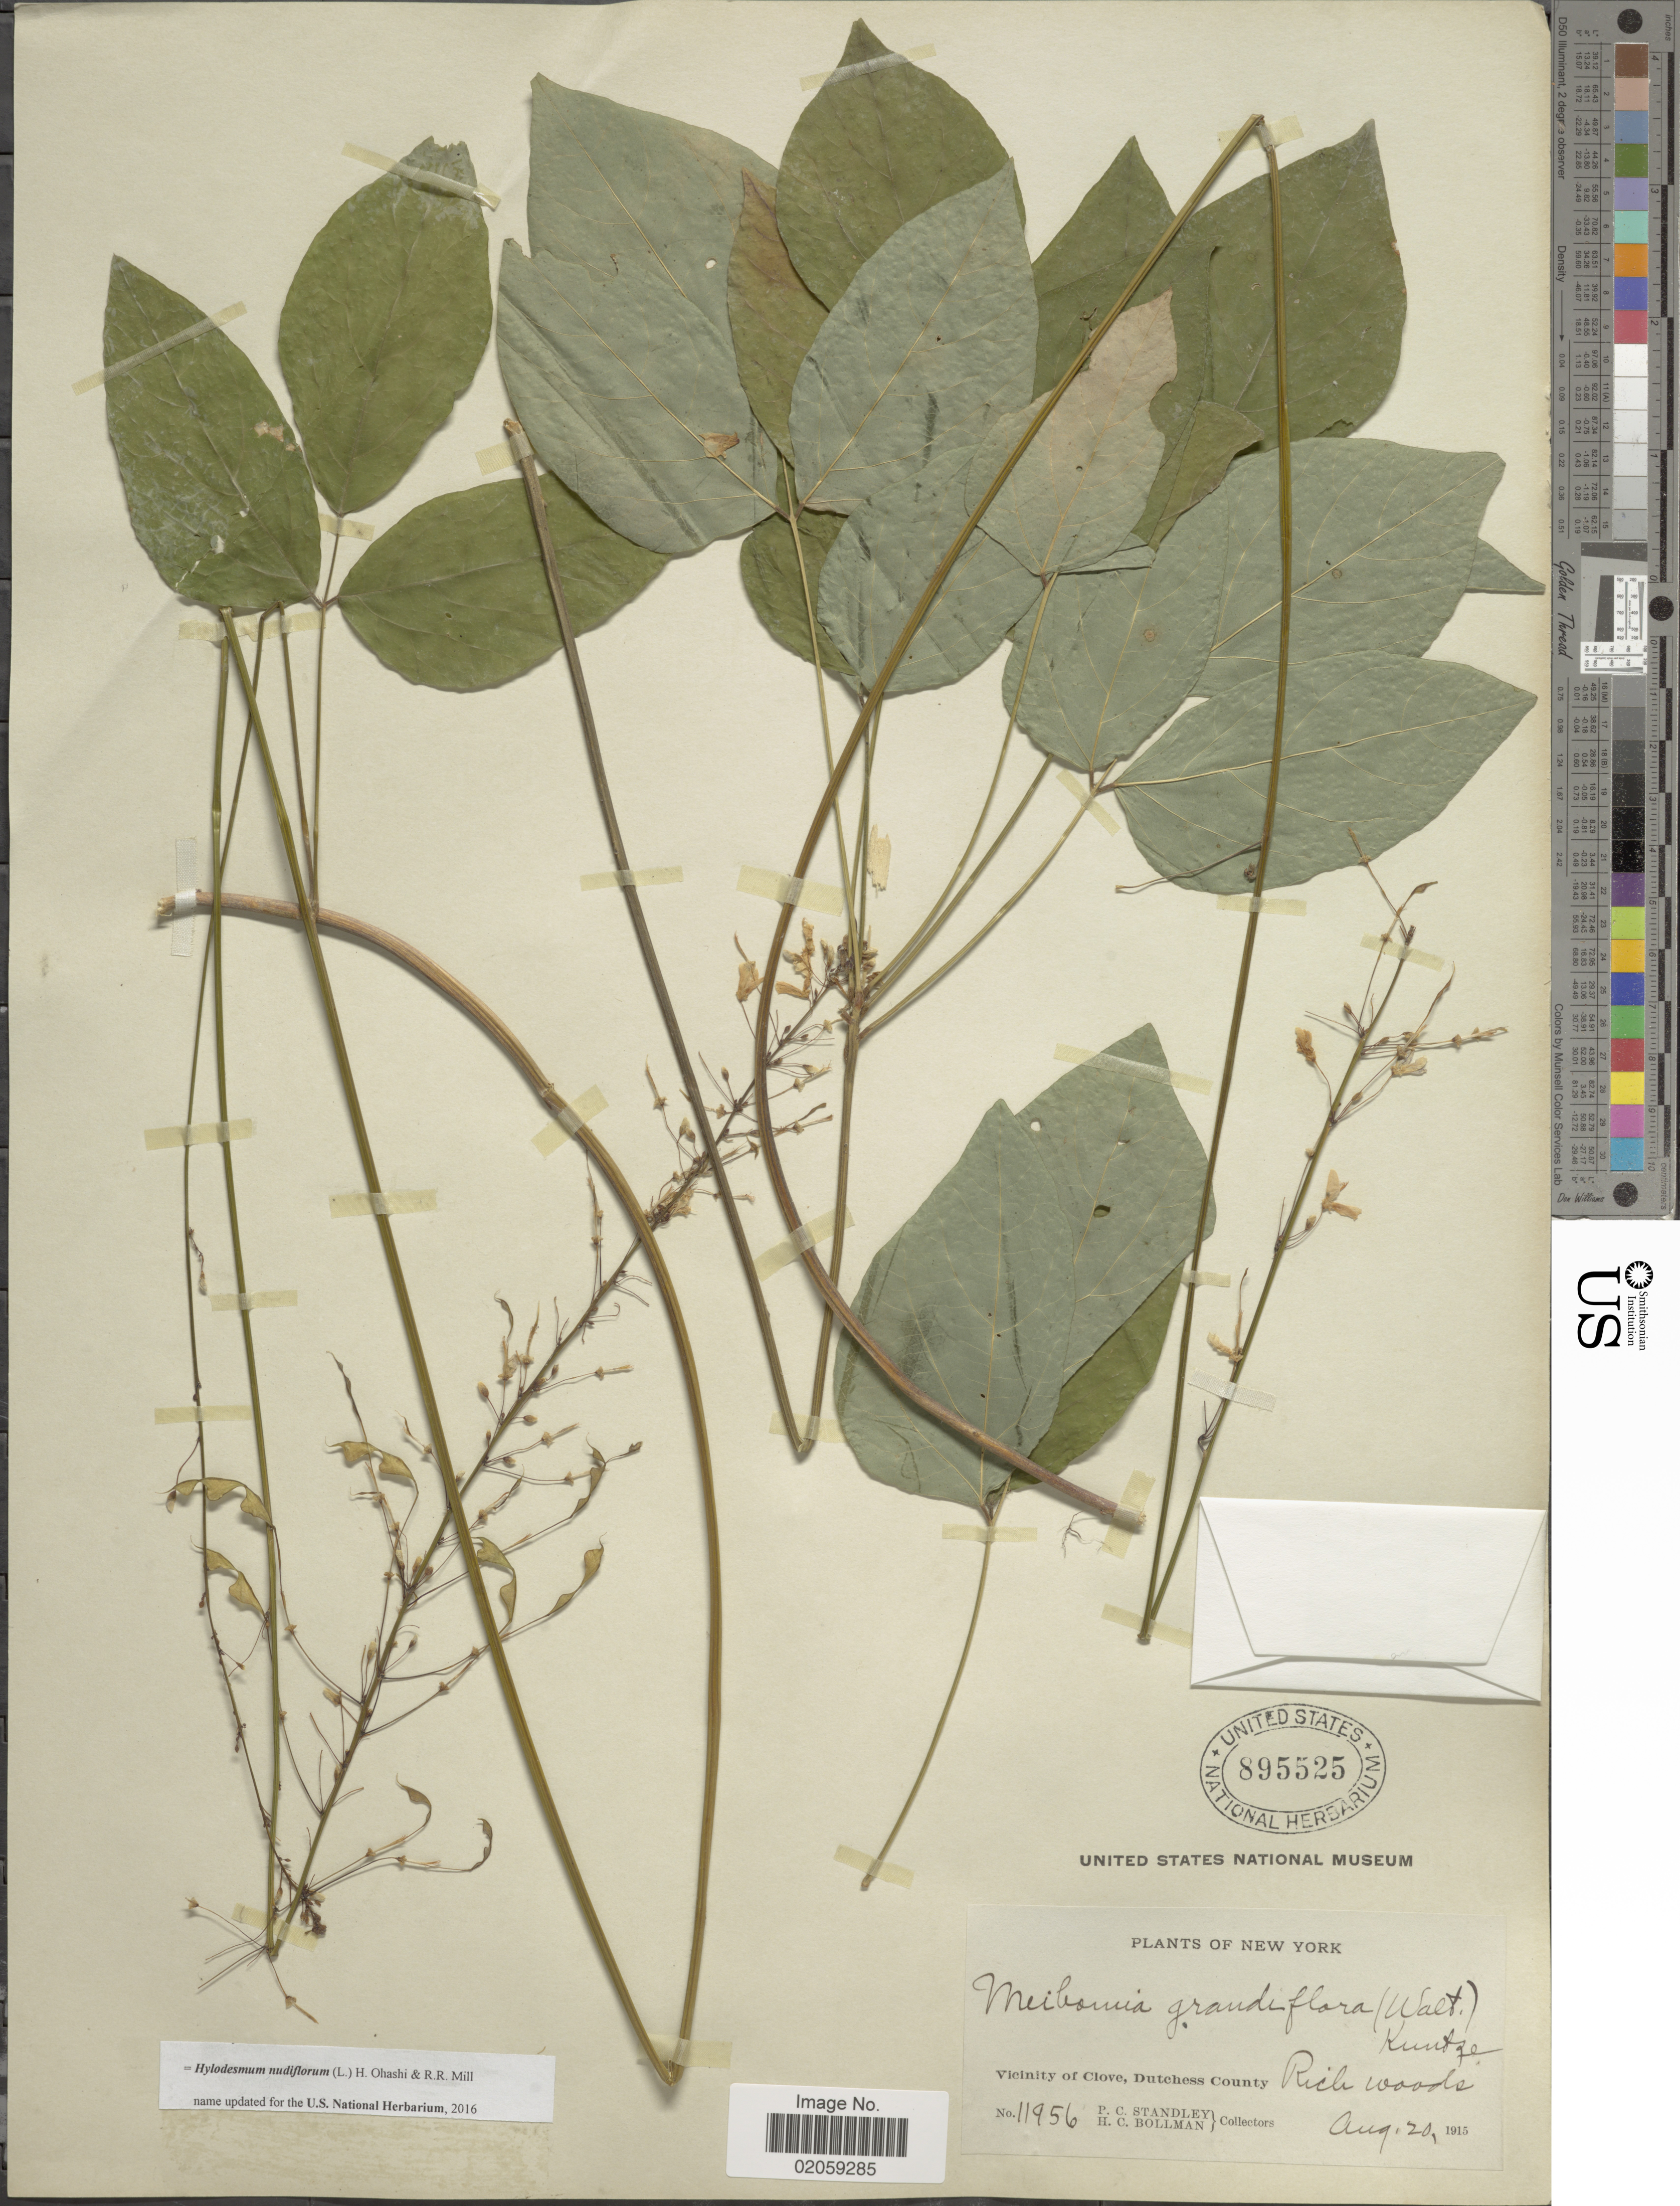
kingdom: Plantae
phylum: Tracheophyta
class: Magnoliopsida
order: Fabales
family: Fabaceae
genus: Hylodesmum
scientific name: Hylodesmum nudiflorum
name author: (L.) H. Ohashi & R.R. Mill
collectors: P. C. Standley & H. C. Bollman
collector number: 11956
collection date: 1915-08-20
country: United States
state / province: New York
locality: Vicinity of Clove, Dutchess County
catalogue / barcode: US 895525